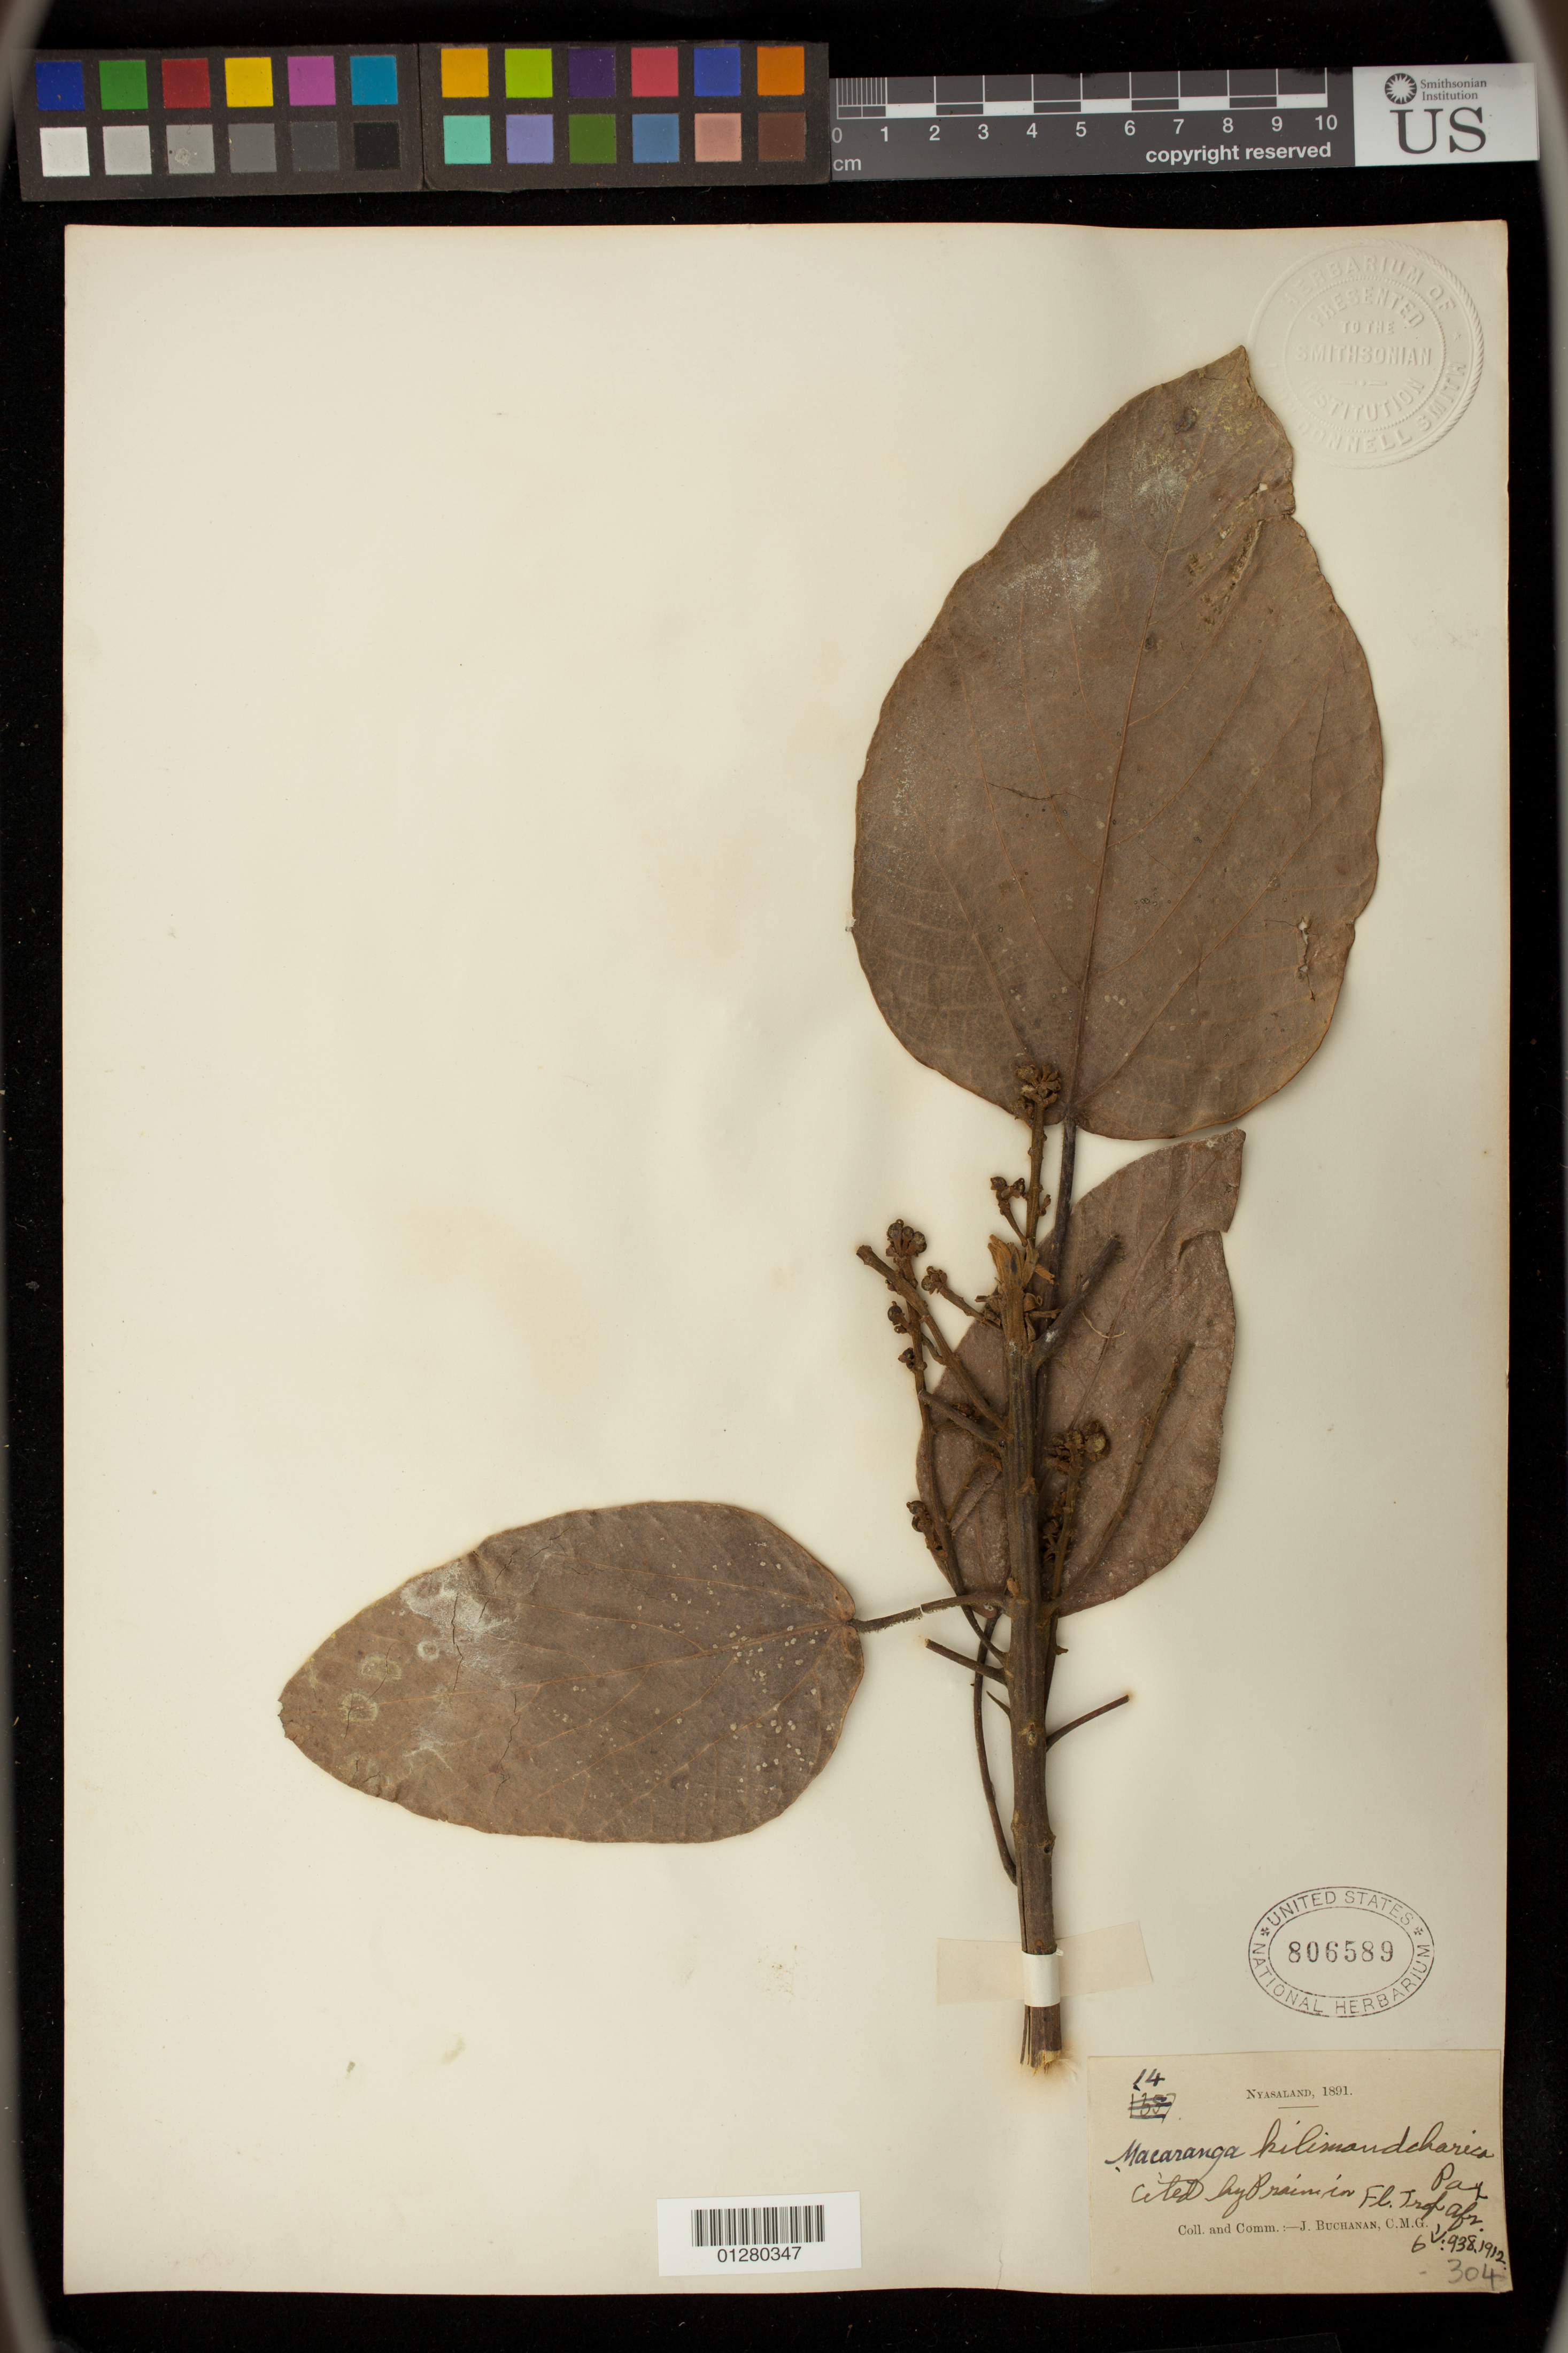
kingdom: Plantae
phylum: Tracheophyta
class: Magnoliopsida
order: Malpighiales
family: Euphorbiaceae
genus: Macaranga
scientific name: Macaranga kilimandscharica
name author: Pax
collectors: J. Buchanan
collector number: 14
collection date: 1891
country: Malawi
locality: Nyasaland.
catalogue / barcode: US 806589